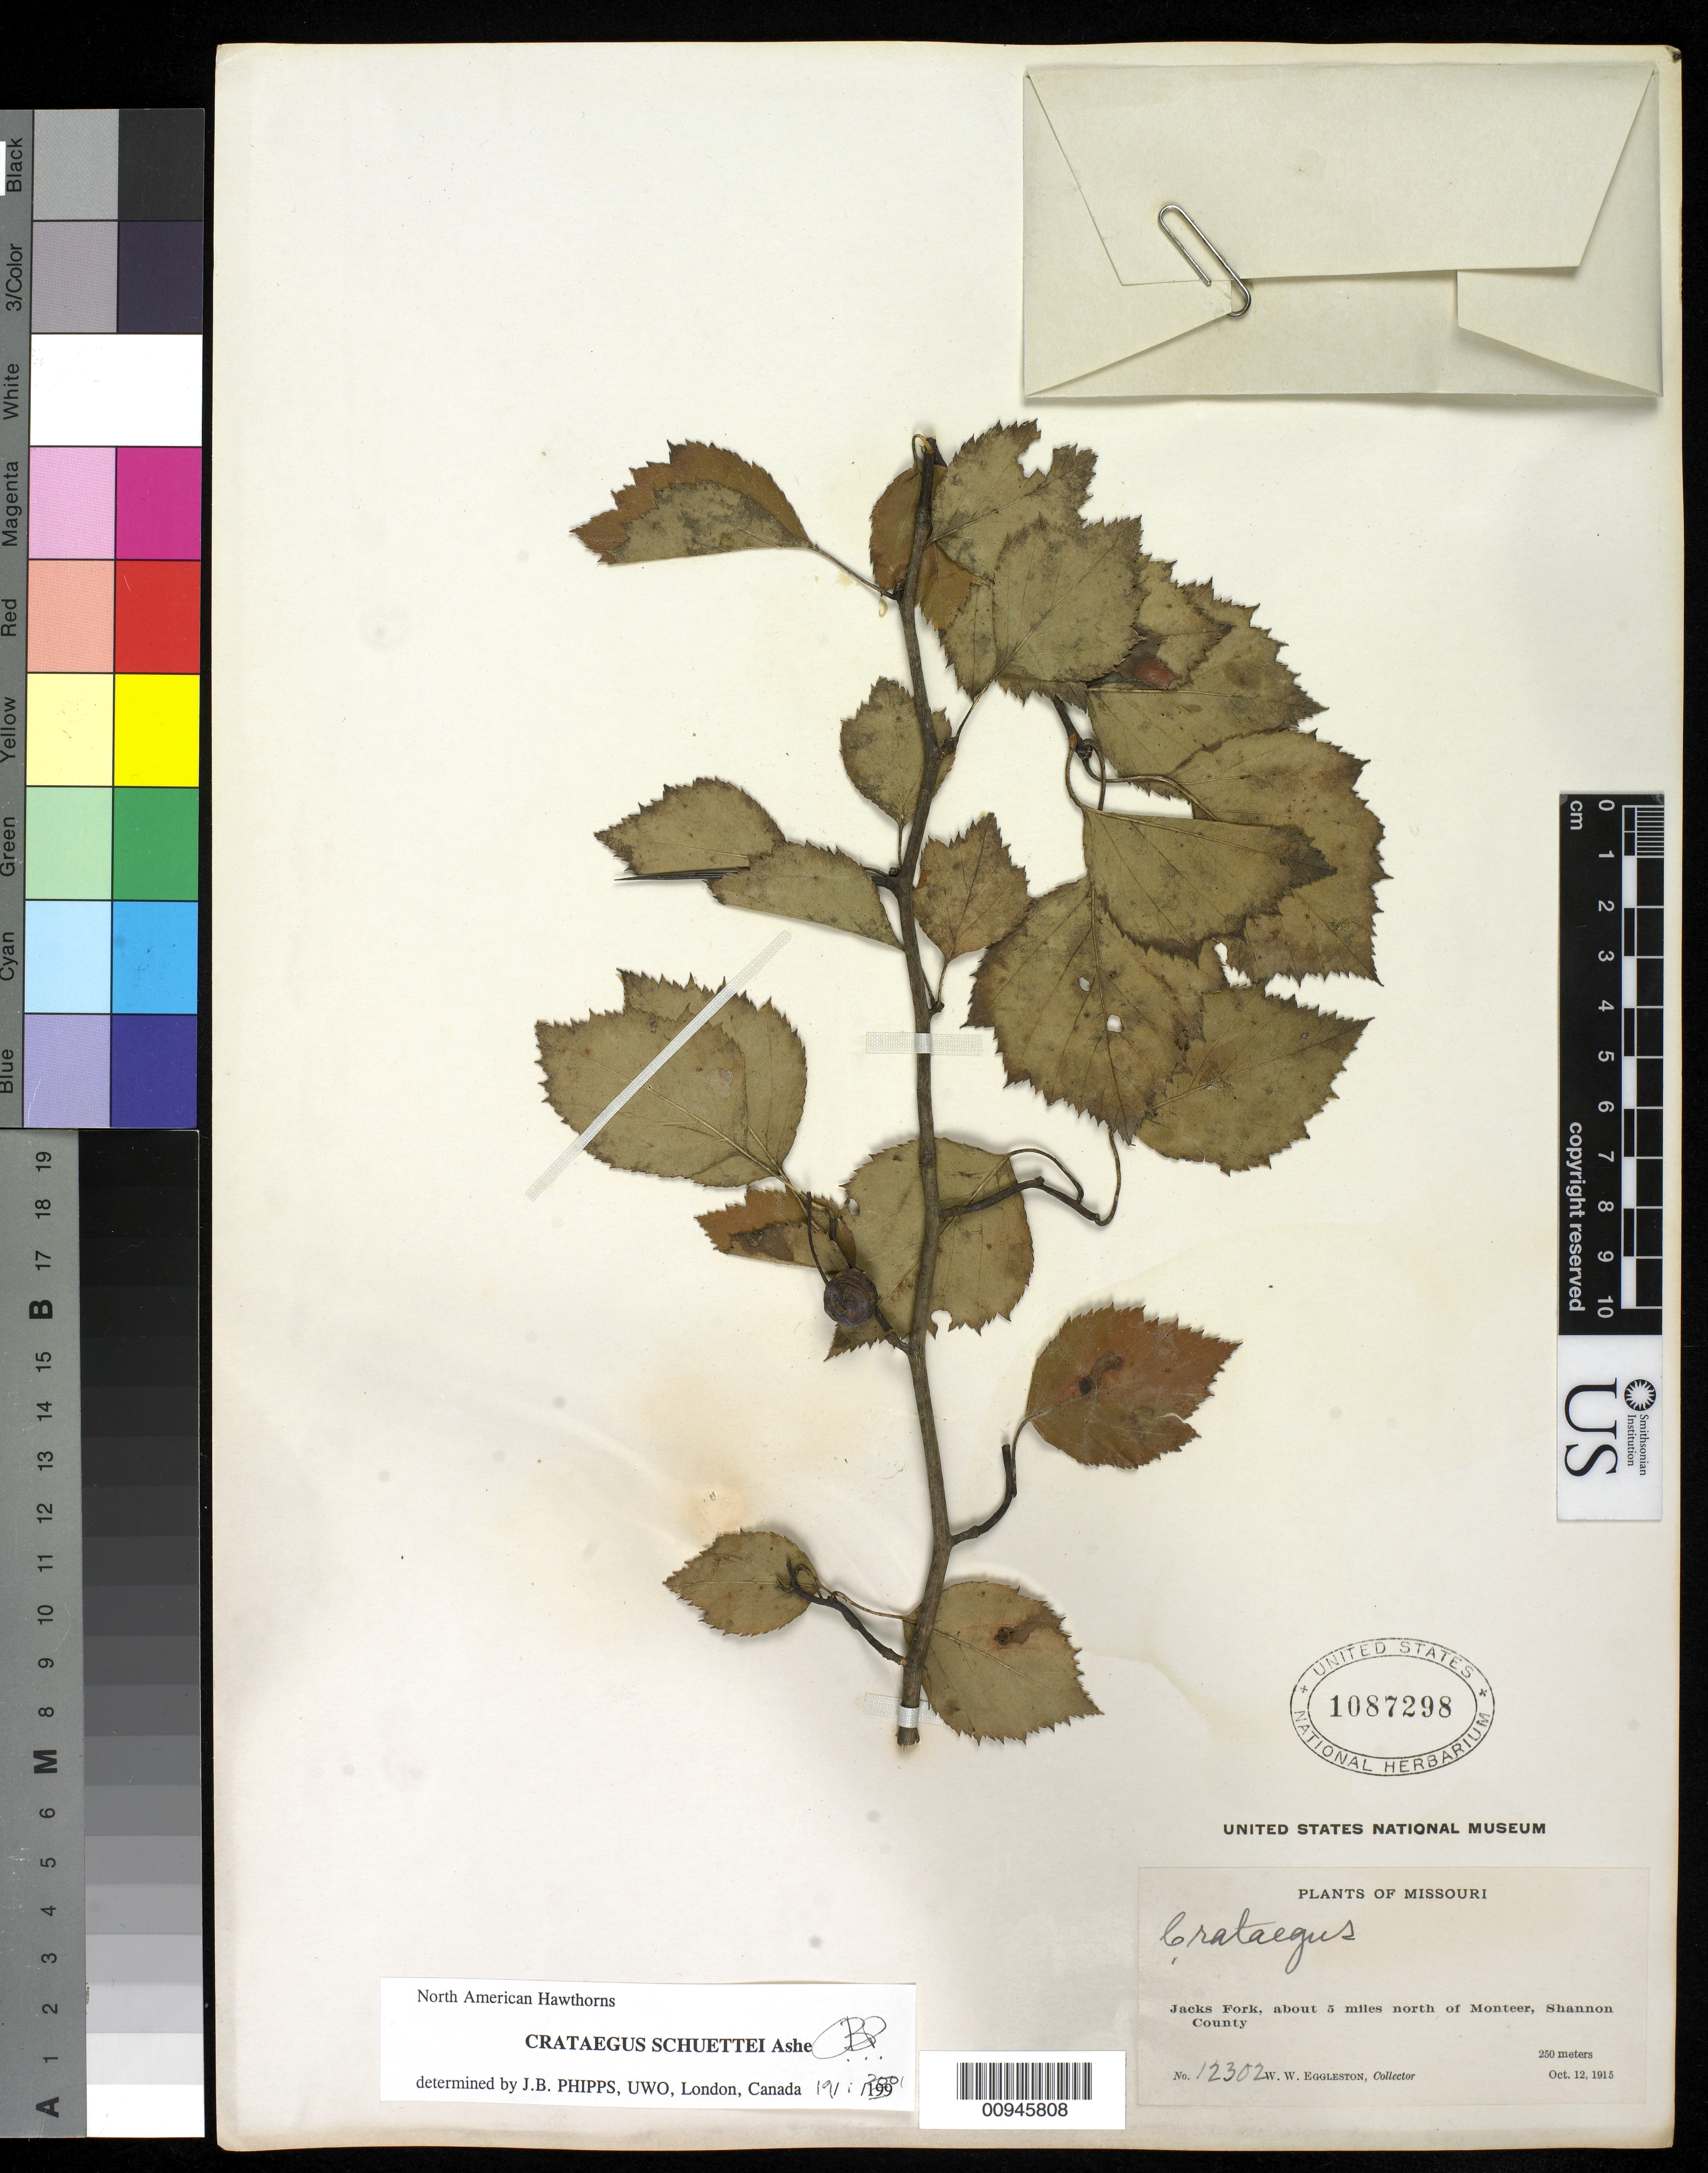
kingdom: Plantae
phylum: Tracheophyta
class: Magnoliopsida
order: Rosales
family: Rosaceae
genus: Crataegus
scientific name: Crataegus schuettei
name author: Ashe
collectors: W. W. Eggleston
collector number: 12302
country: United States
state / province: Missouri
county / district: Shannon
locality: Jacks Fork, N of Monteer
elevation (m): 250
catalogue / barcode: US 1087298